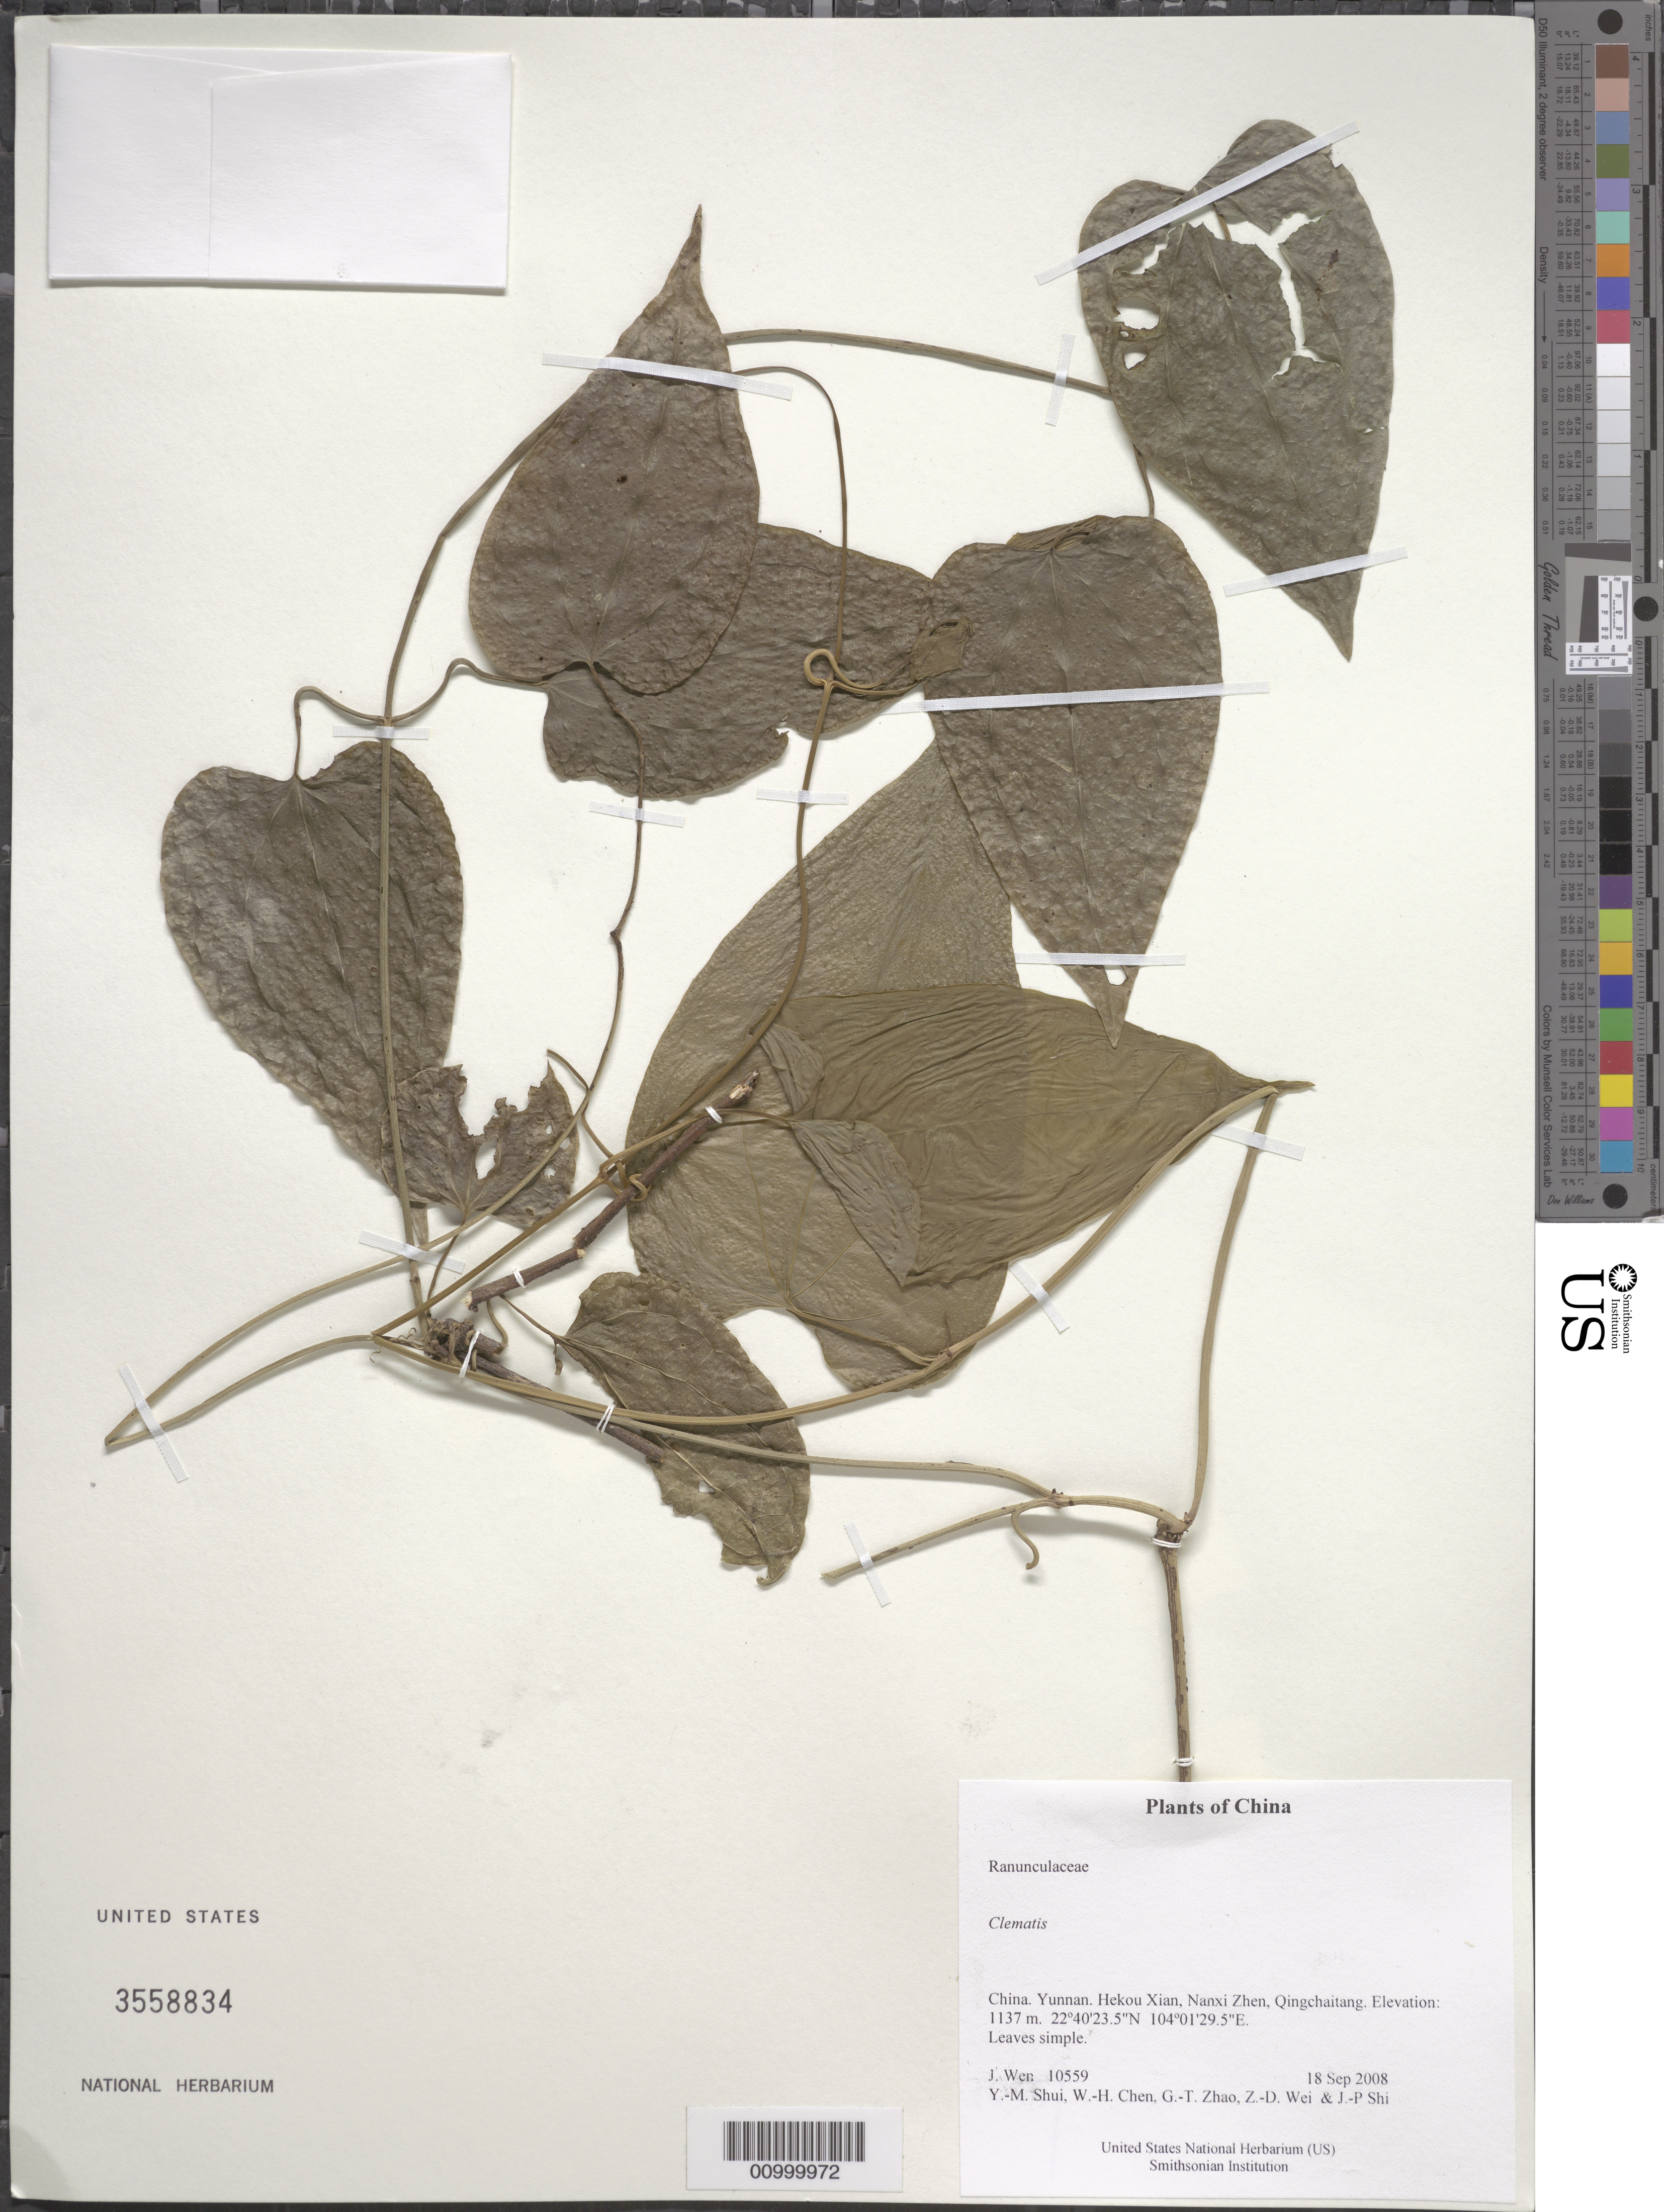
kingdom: Plantae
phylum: Tracheophyta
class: Magnoliopsida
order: Ranunculales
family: Ranunculaceae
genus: Clematis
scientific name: Clematis sp.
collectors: J. Wen, Y. Shui, W. Chen, G. Zhao, Z. Wei & J. Shi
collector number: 10559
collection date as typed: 18 Sep 2008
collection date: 2008-09-18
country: China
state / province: Yunnan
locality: Hekou Xian, Nanxi Zhen, Qingchaitang.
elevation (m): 1137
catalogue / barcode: US 3558834